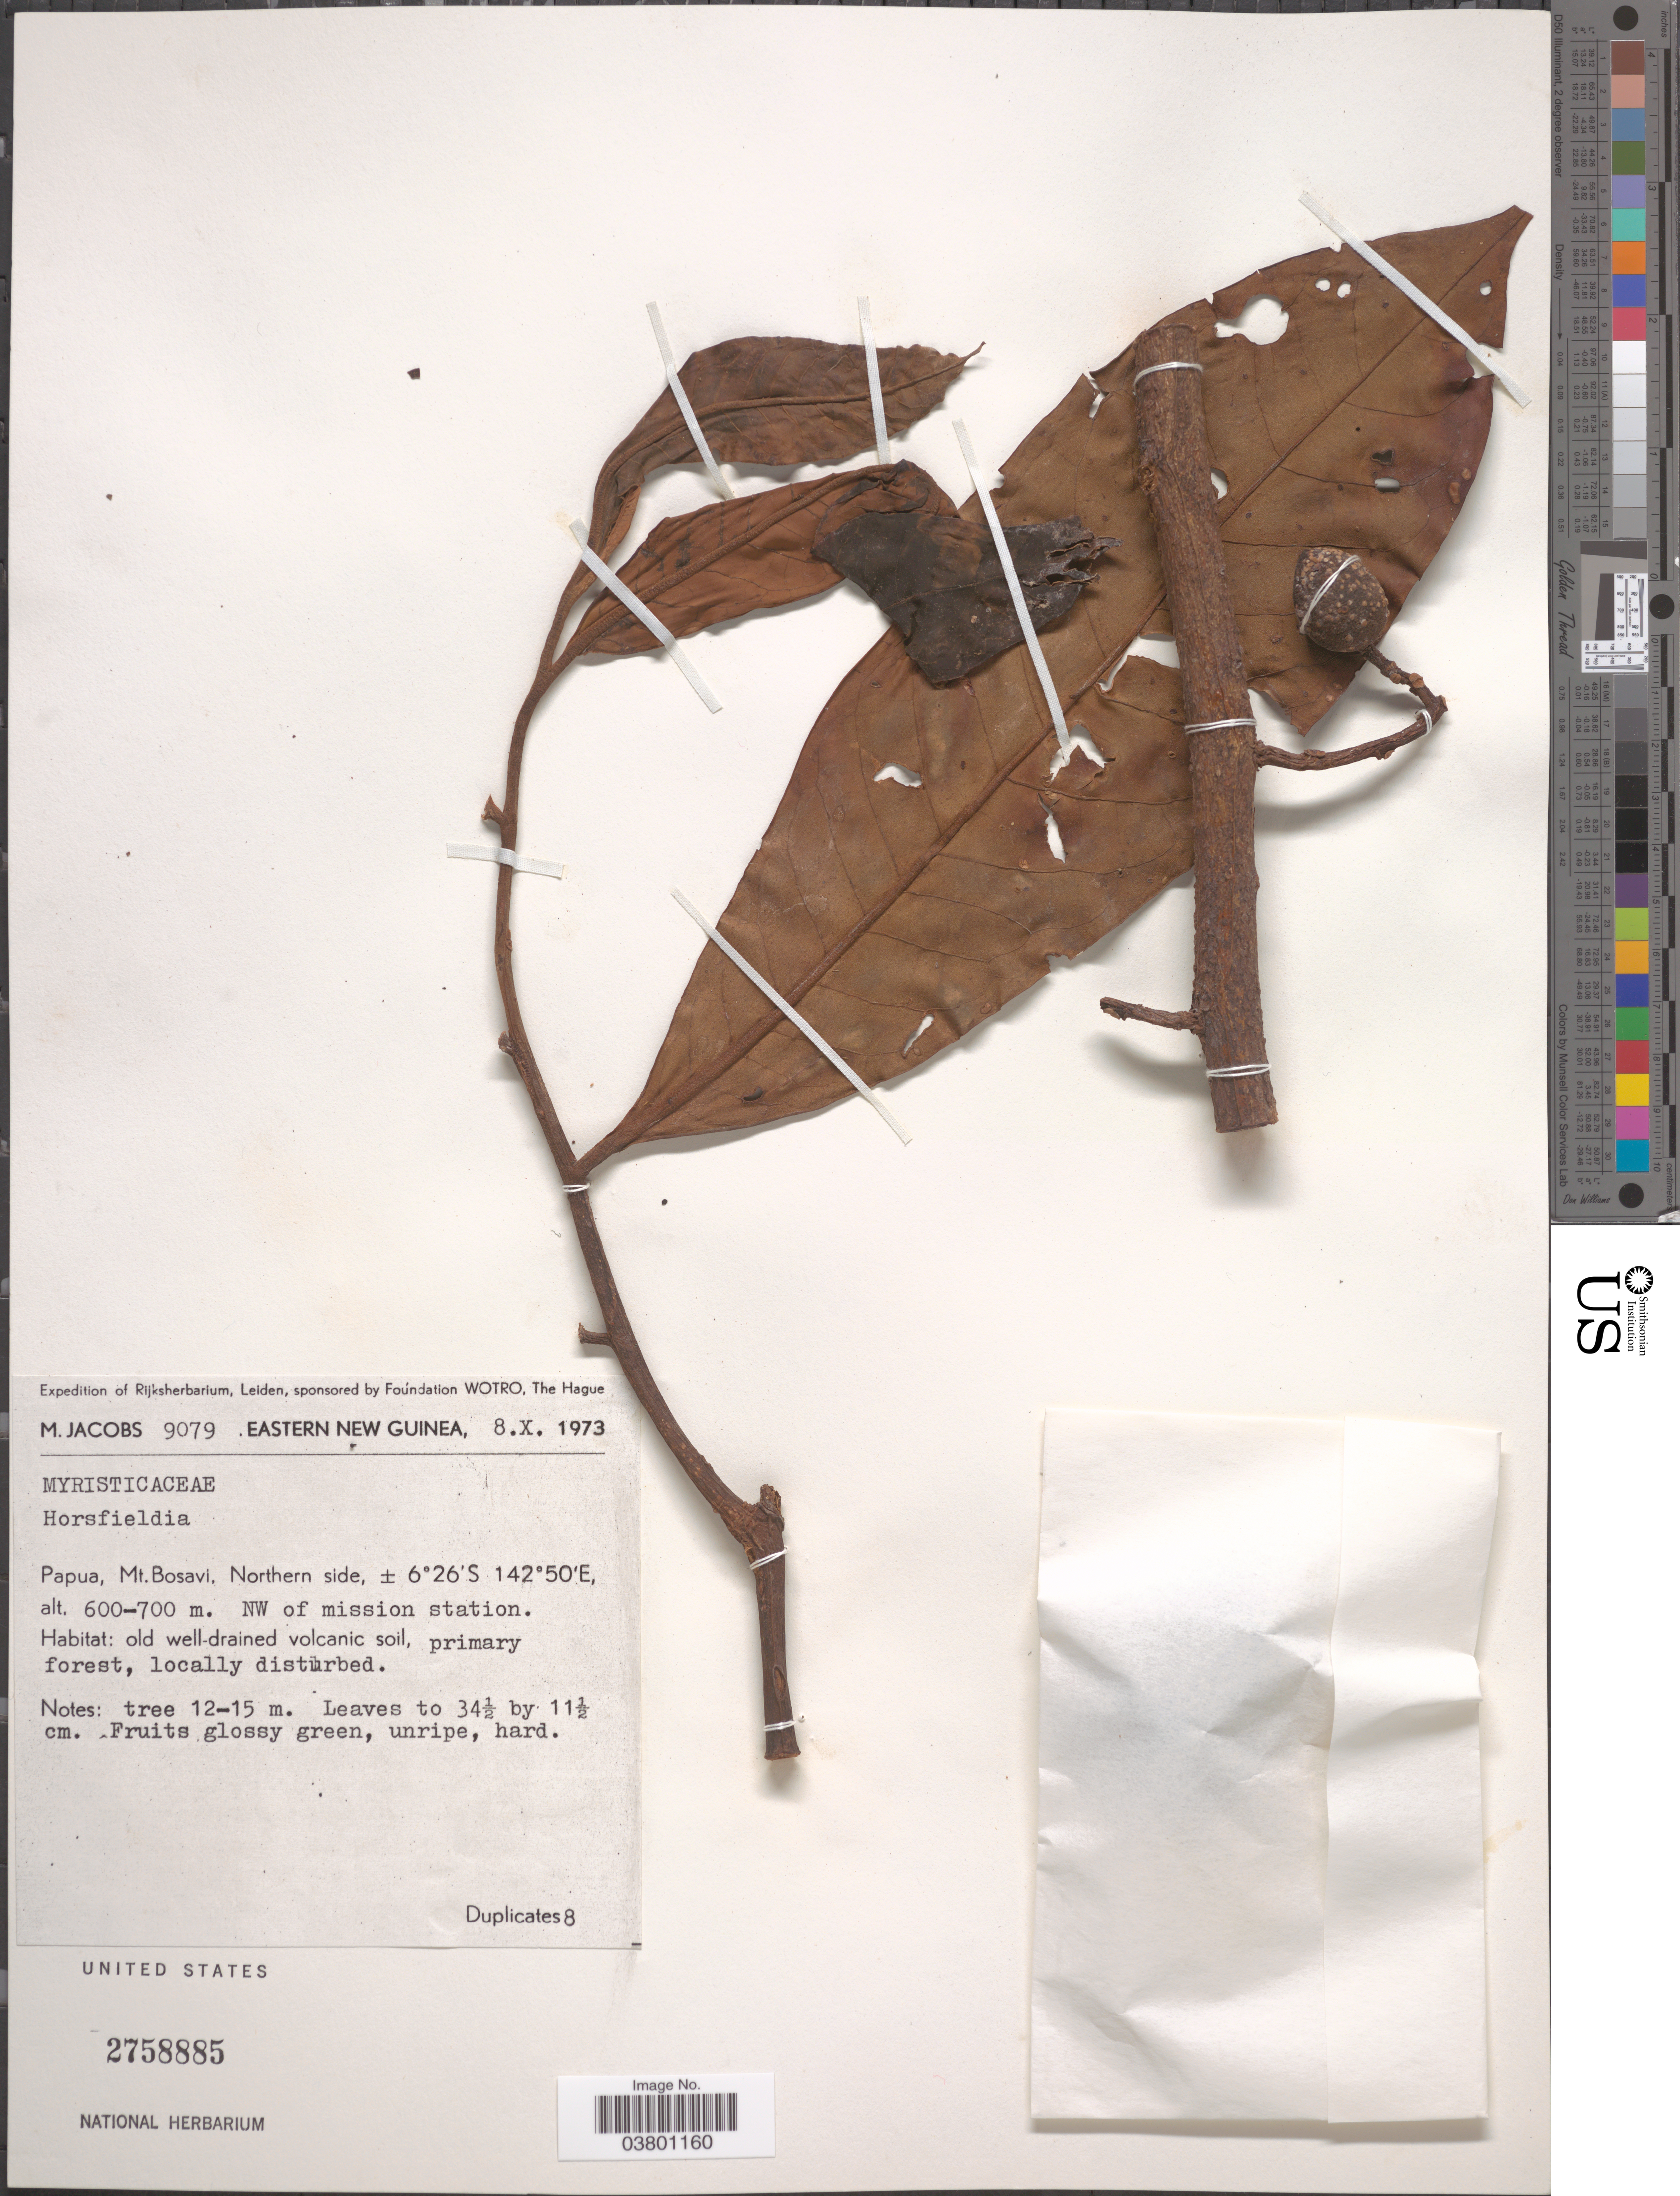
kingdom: Plantae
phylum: Tracheophyta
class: Magnoliopsida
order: Magnoliales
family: Myristicaceae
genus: Horsfieldia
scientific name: Horsfieldia sp.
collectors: M. Jacobs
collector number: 9079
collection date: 1973-10-08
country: Papua New Guinea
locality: Eastern New Guinea. Papua, Mt.Bosavi, Northern side. NW of mission station.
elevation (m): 600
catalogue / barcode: US 2758885